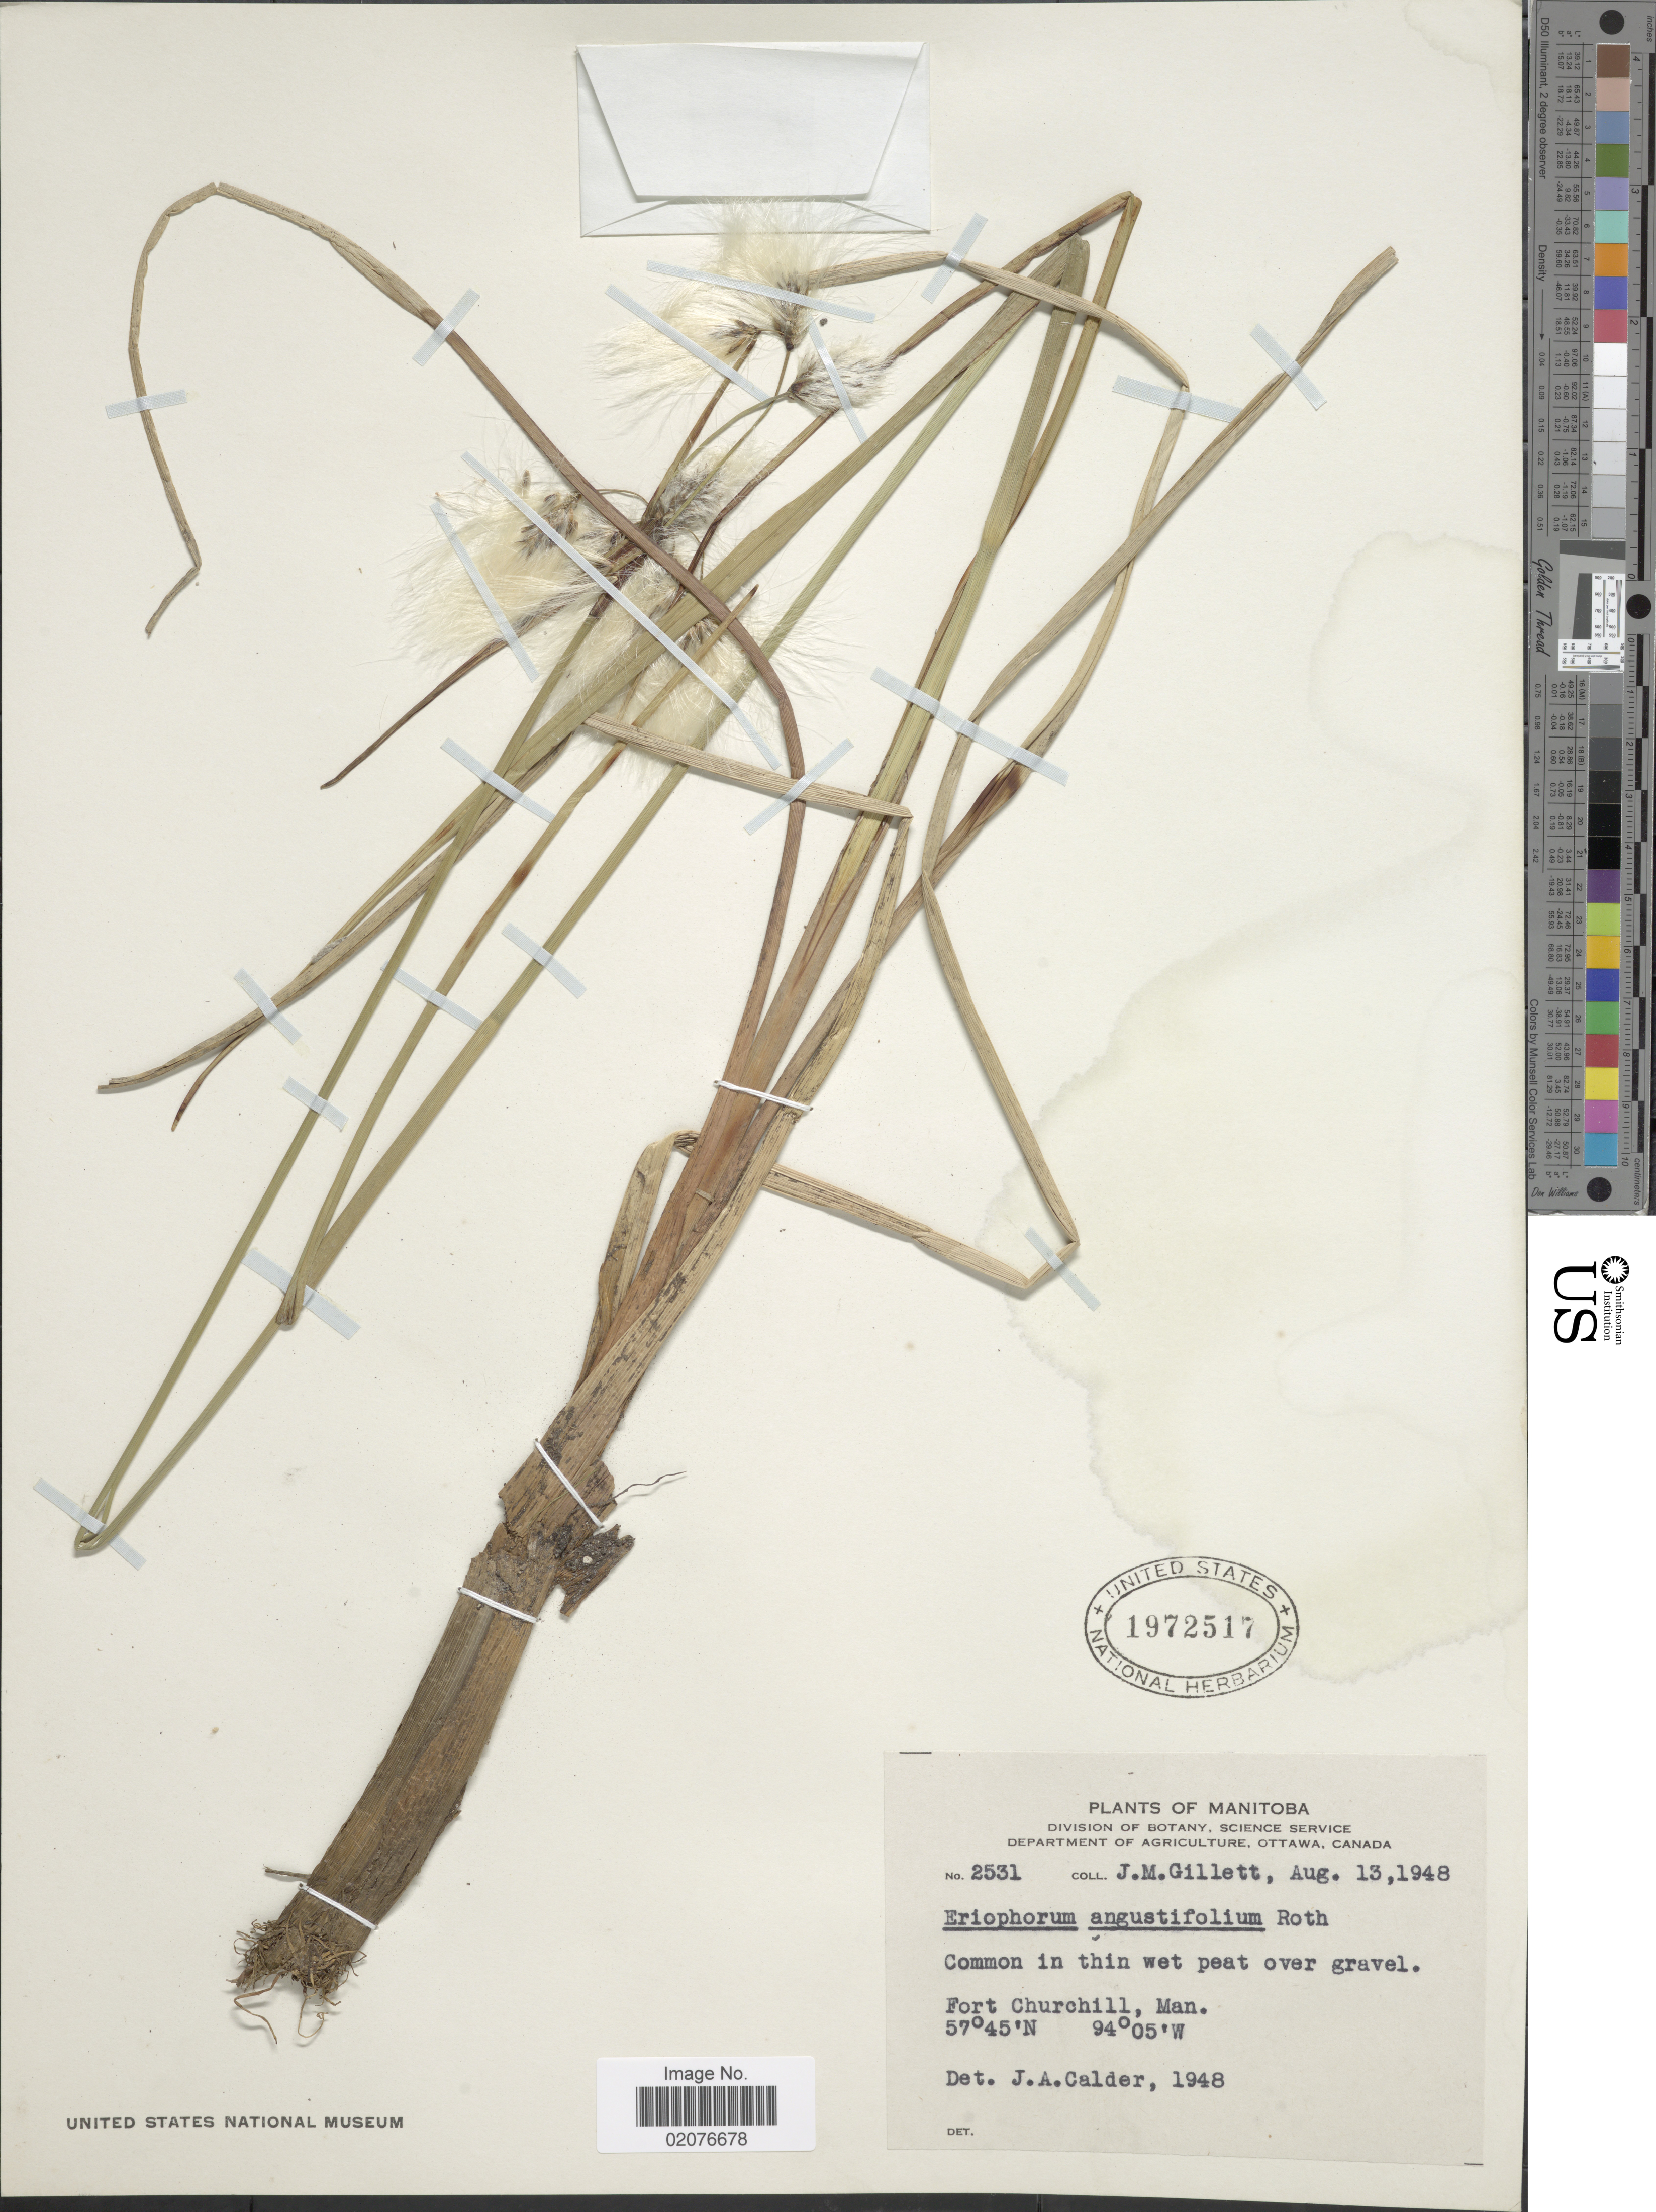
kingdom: Plantae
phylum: Tracheophyta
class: Liliopsida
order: Poales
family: Cyperaceae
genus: Eriophorum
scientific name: Eriophorum angustifolium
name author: Honck.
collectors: J. M. Gillett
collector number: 2531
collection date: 1948-08-13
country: Canada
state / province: Manitoba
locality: Common in thin wet peat over gravel, Fort Churchill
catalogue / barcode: US 1972517